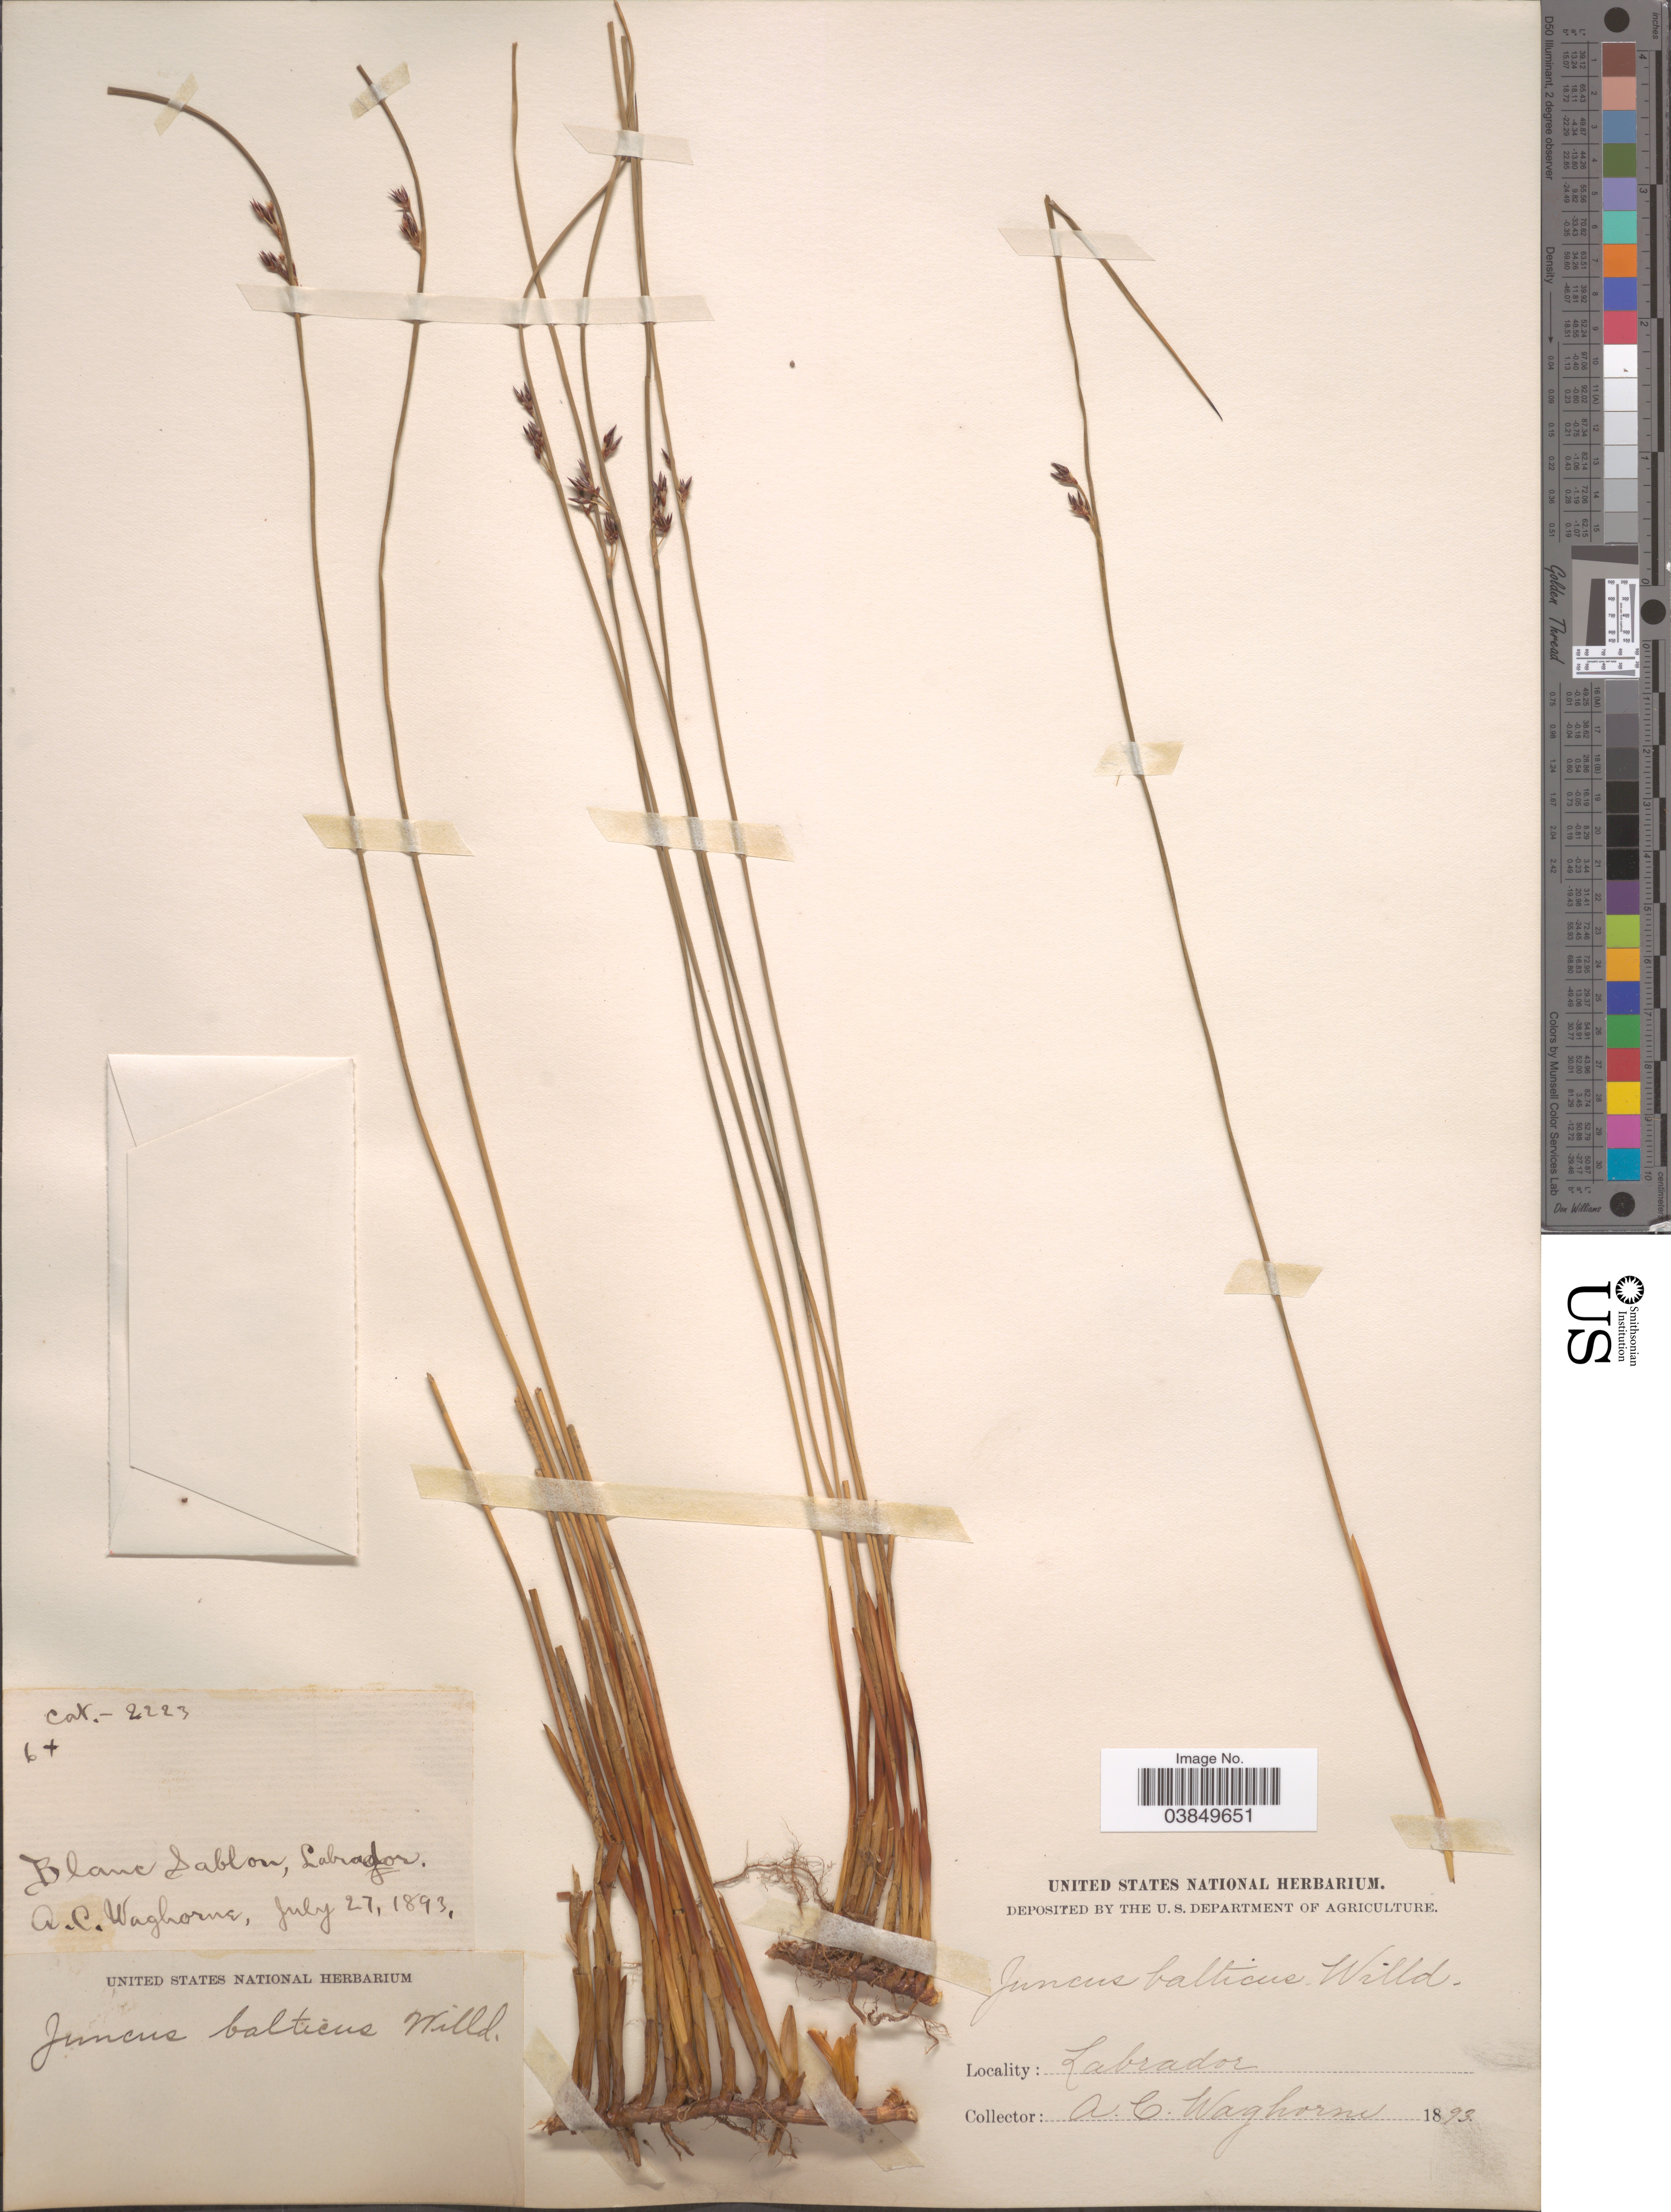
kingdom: Plantae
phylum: Tracheophyta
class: Liliopsida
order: Poales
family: Juncaceae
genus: Juncus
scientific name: Juncus balticus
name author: Willd.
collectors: A. Waghorne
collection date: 1893-07-27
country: Canada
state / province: Newfoundland and Labrador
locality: Blanc Sablon, Labrador.